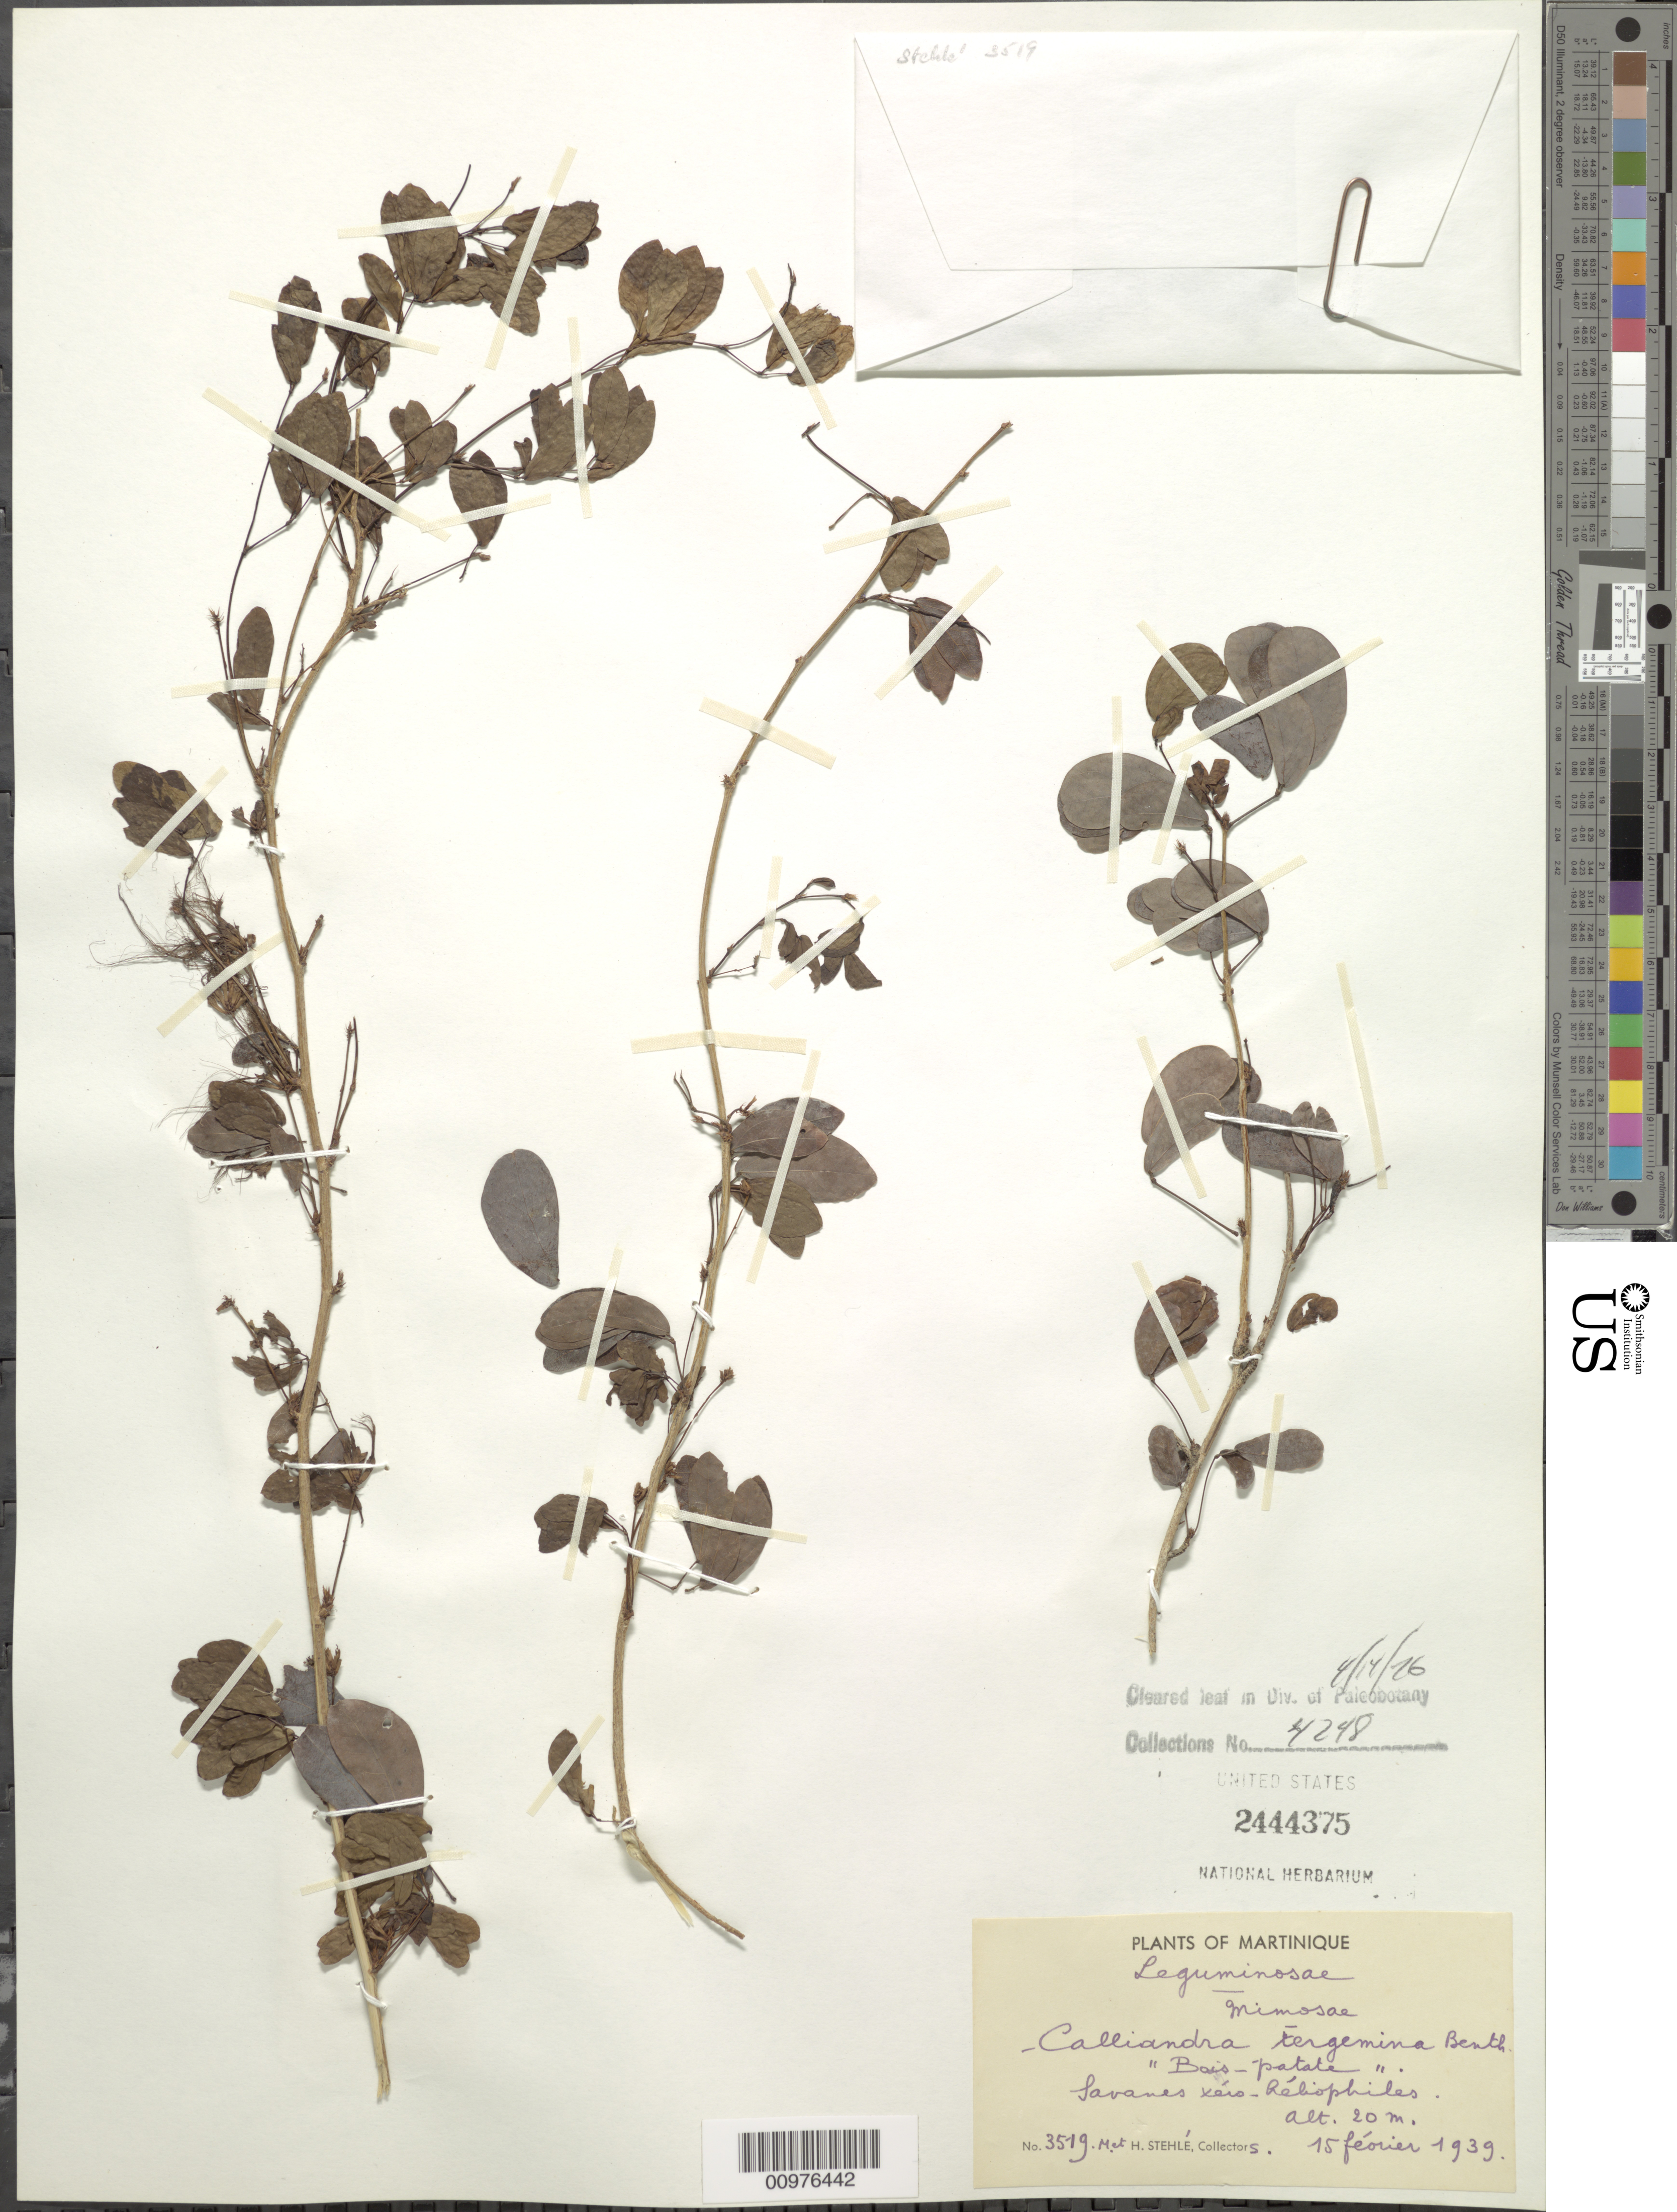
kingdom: Plantae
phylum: Tracheophyta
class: Magnoliopsida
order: Fabales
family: Fabaceae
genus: Calliandra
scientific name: Calliandra tergemina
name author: (L.) Benth.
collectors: H. Stehlé & M. Stehlé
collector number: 3519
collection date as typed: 15 Feb 1939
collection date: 1939-02-15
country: Martinique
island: Martinique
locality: Savanes xero-helophiles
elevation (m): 20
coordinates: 0 N, 0 E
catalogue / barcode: US 2444375